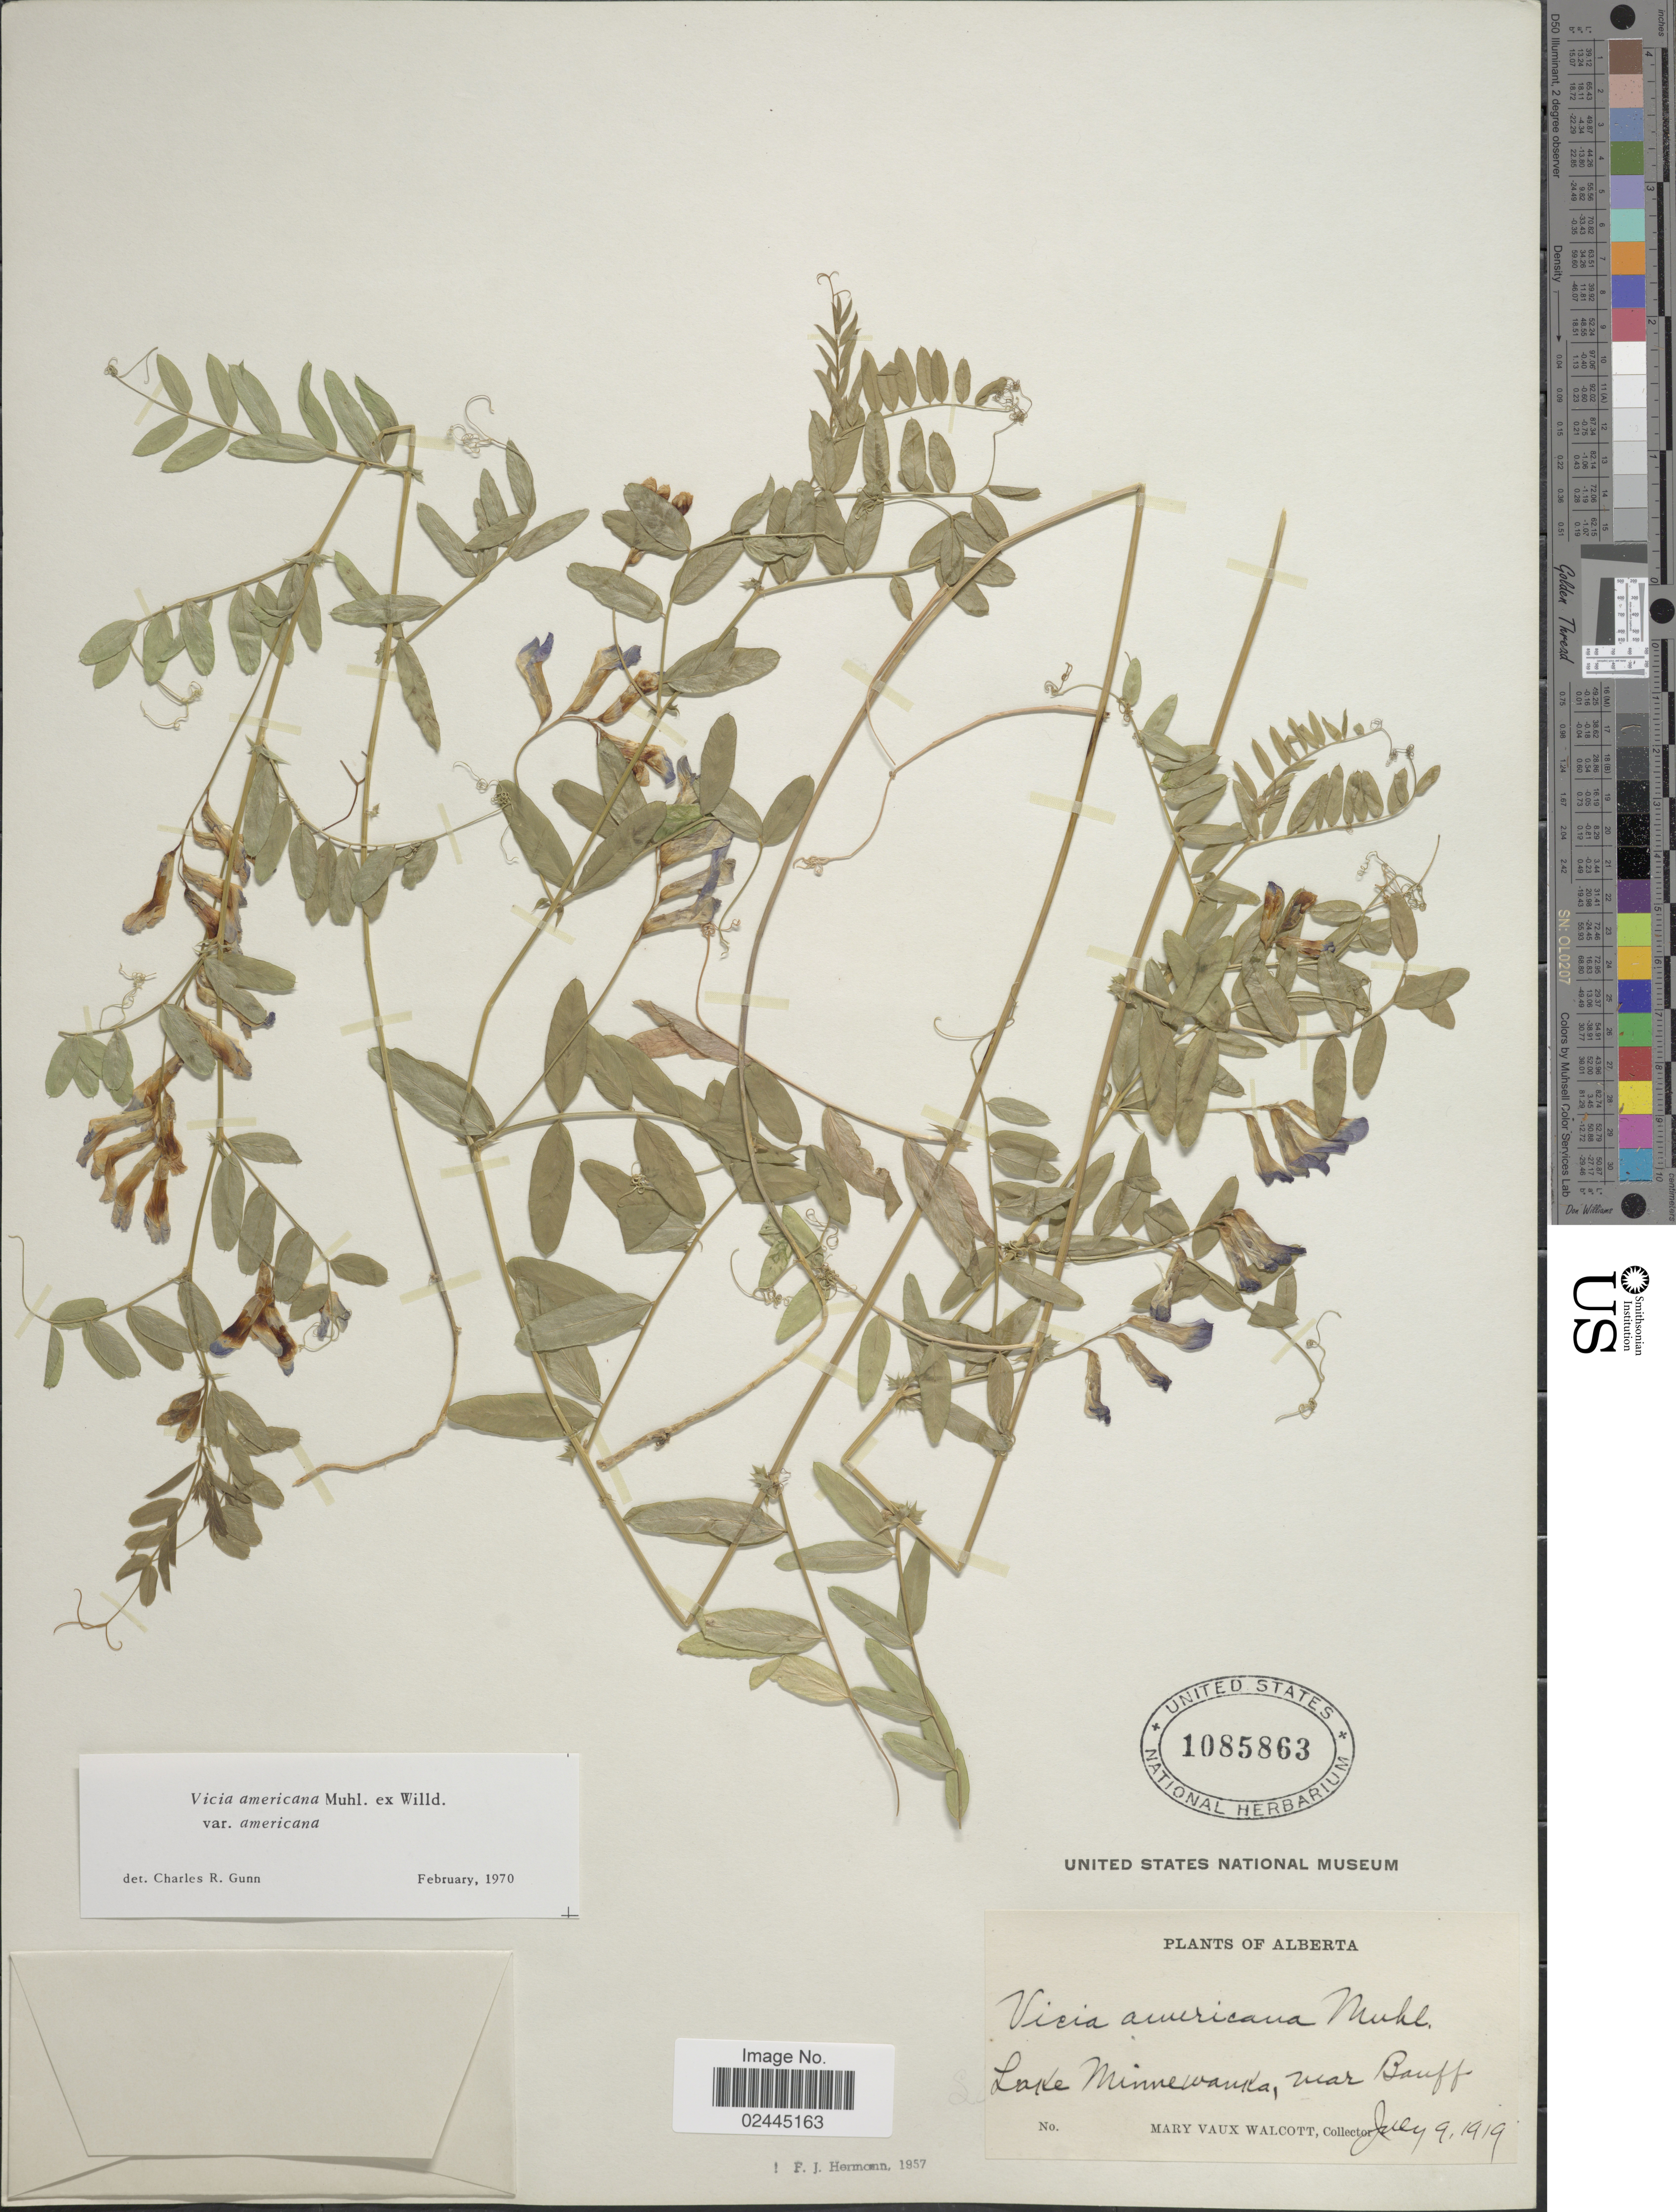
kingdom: Plantae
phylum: Tracheophyta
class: Magnoliopsida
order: Fabales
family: Fabaceae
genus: Vicia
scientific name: Vicia americana var. americana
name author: Muhl. ex Willd.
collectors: M. Walcott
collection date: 1919-07-09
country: Canada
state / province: Alberta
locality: Lake Minnewanka, near Banff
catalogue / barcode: US 1085863